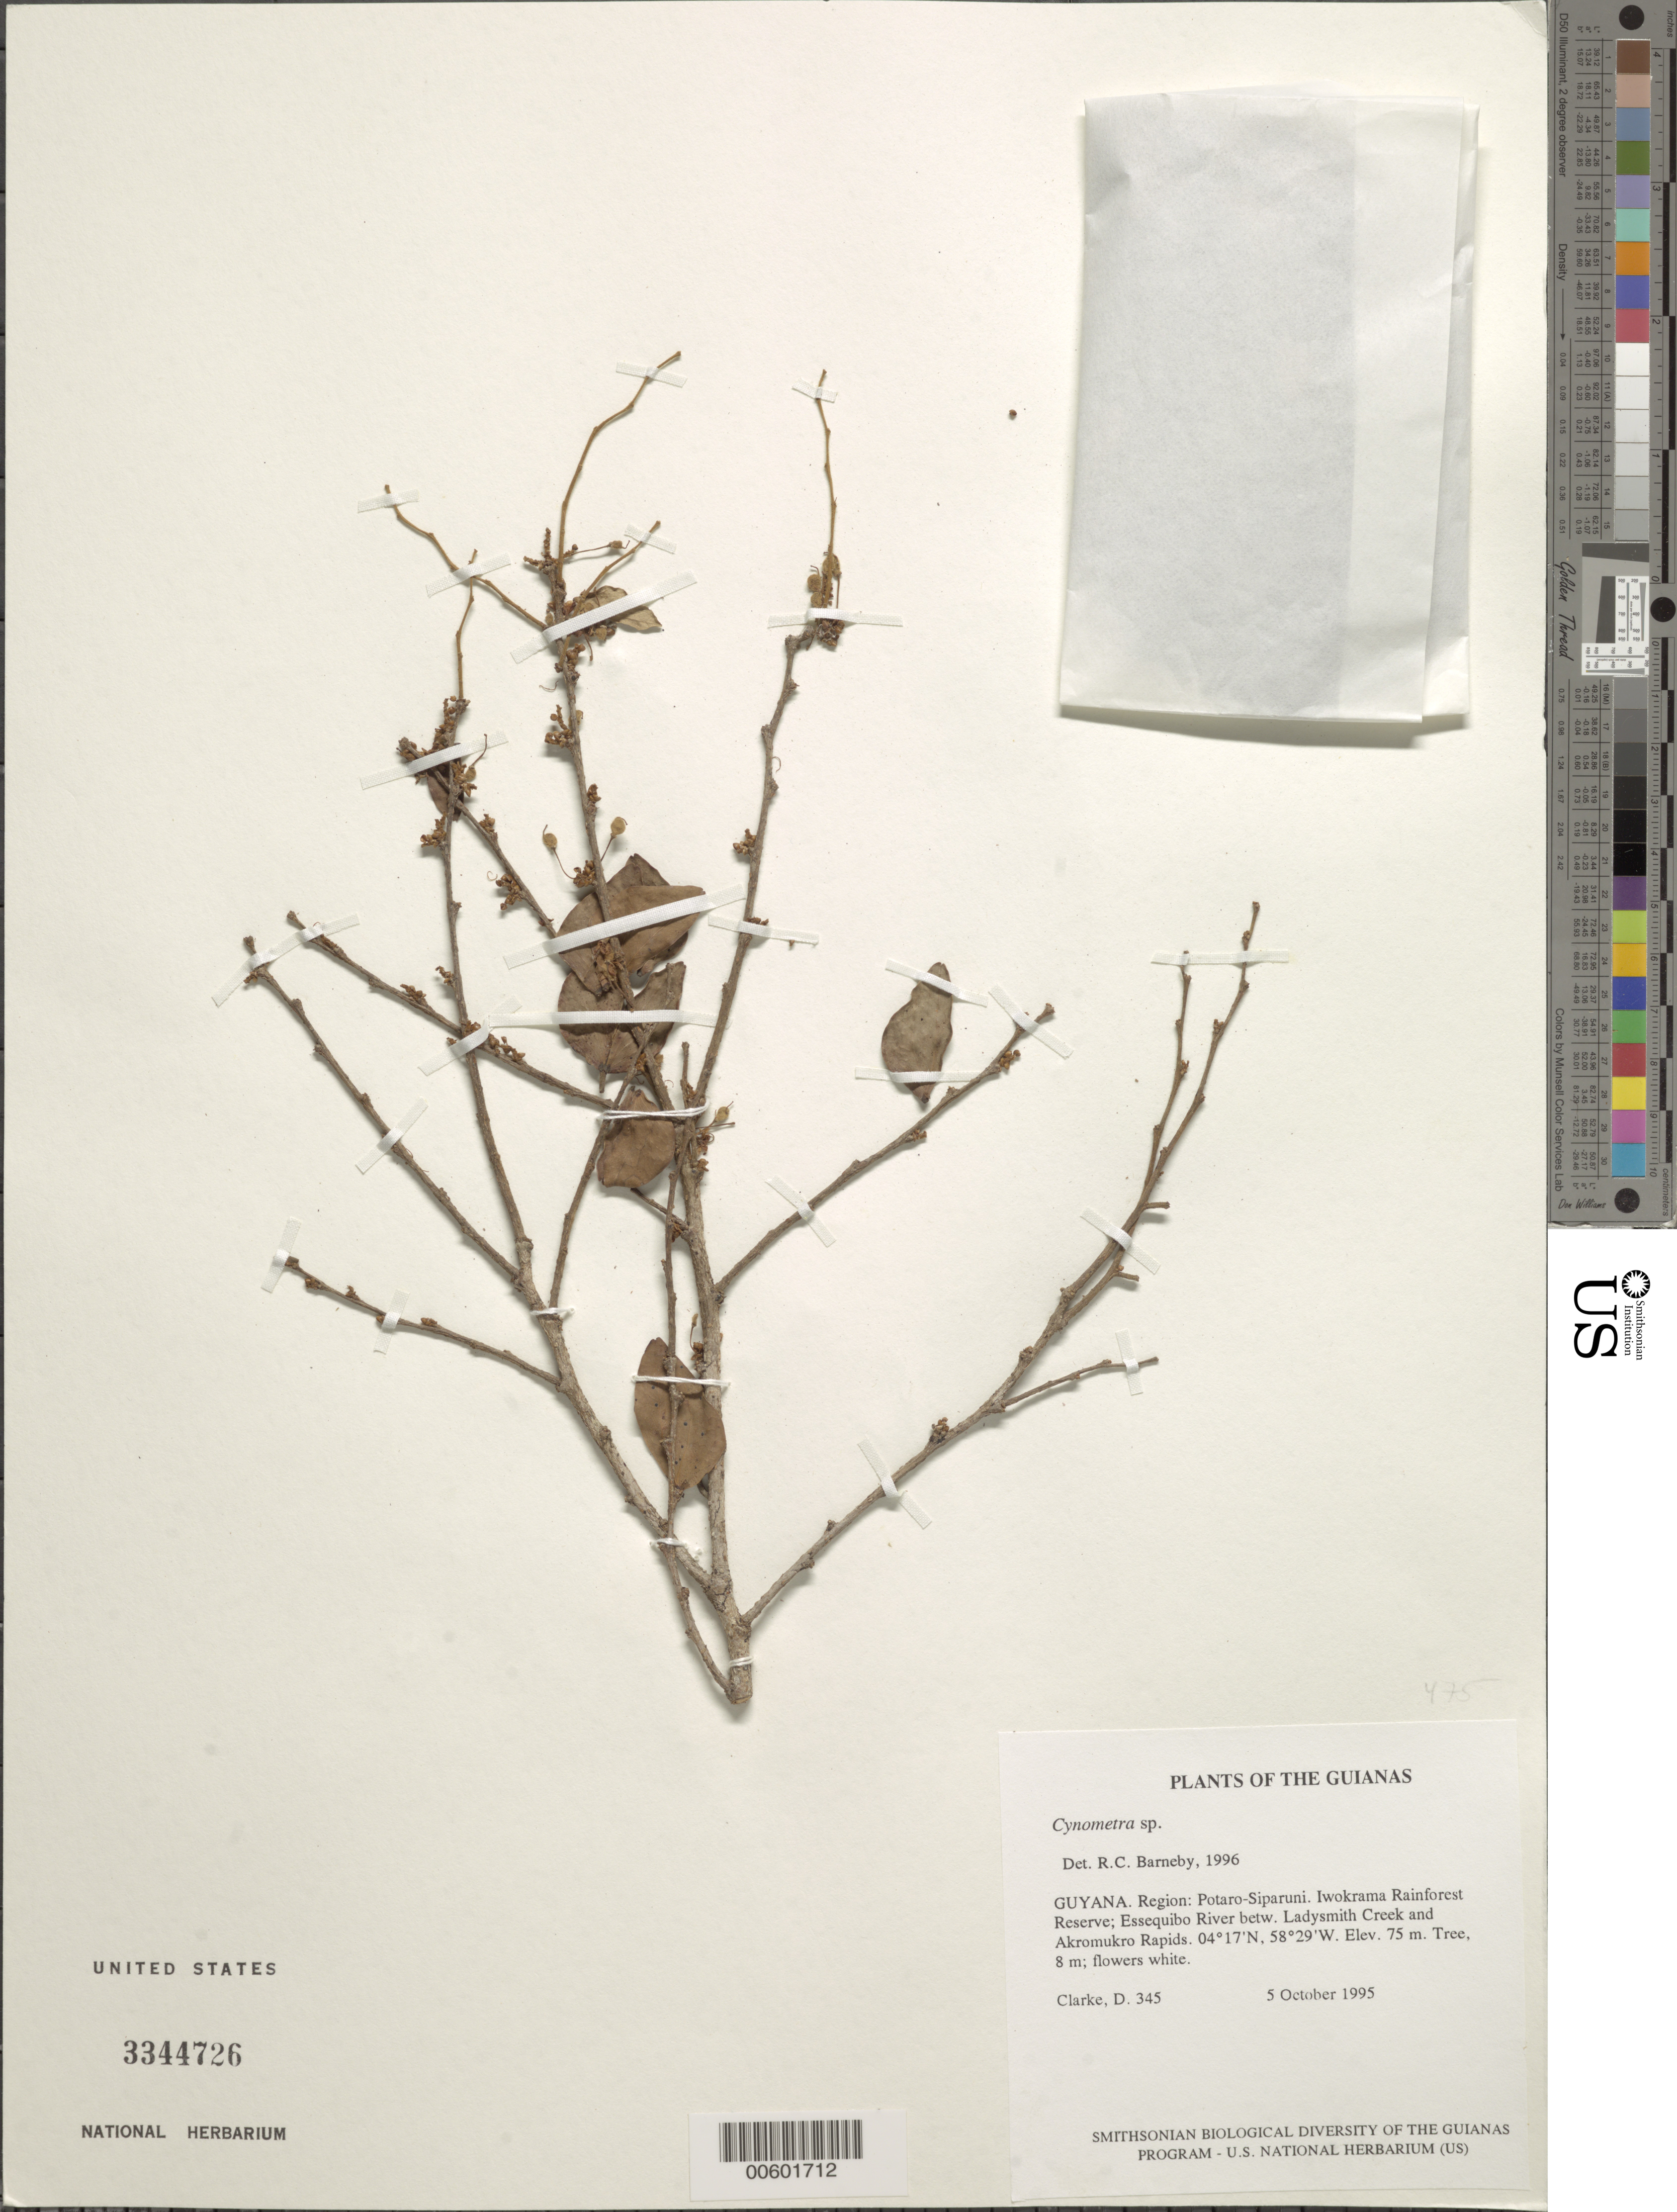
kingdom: Plantae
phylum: Tracheophyta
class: Magnoliopsida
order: Fabales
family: Fabaceae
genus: Cynometra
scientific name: Cynometra sp.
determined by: Barneby, Rupert C., (NY)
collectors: H. D. Clarke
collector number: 345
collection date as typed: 5 October 1995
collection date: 1995-10-05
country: Guyana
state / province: Potaro-Siparuni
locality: Iwokrama Rainforest Reserve; Essequibo River betw. Ladysmith Creek and Akromukro Rapids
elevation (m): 75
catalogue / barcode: US 3344726